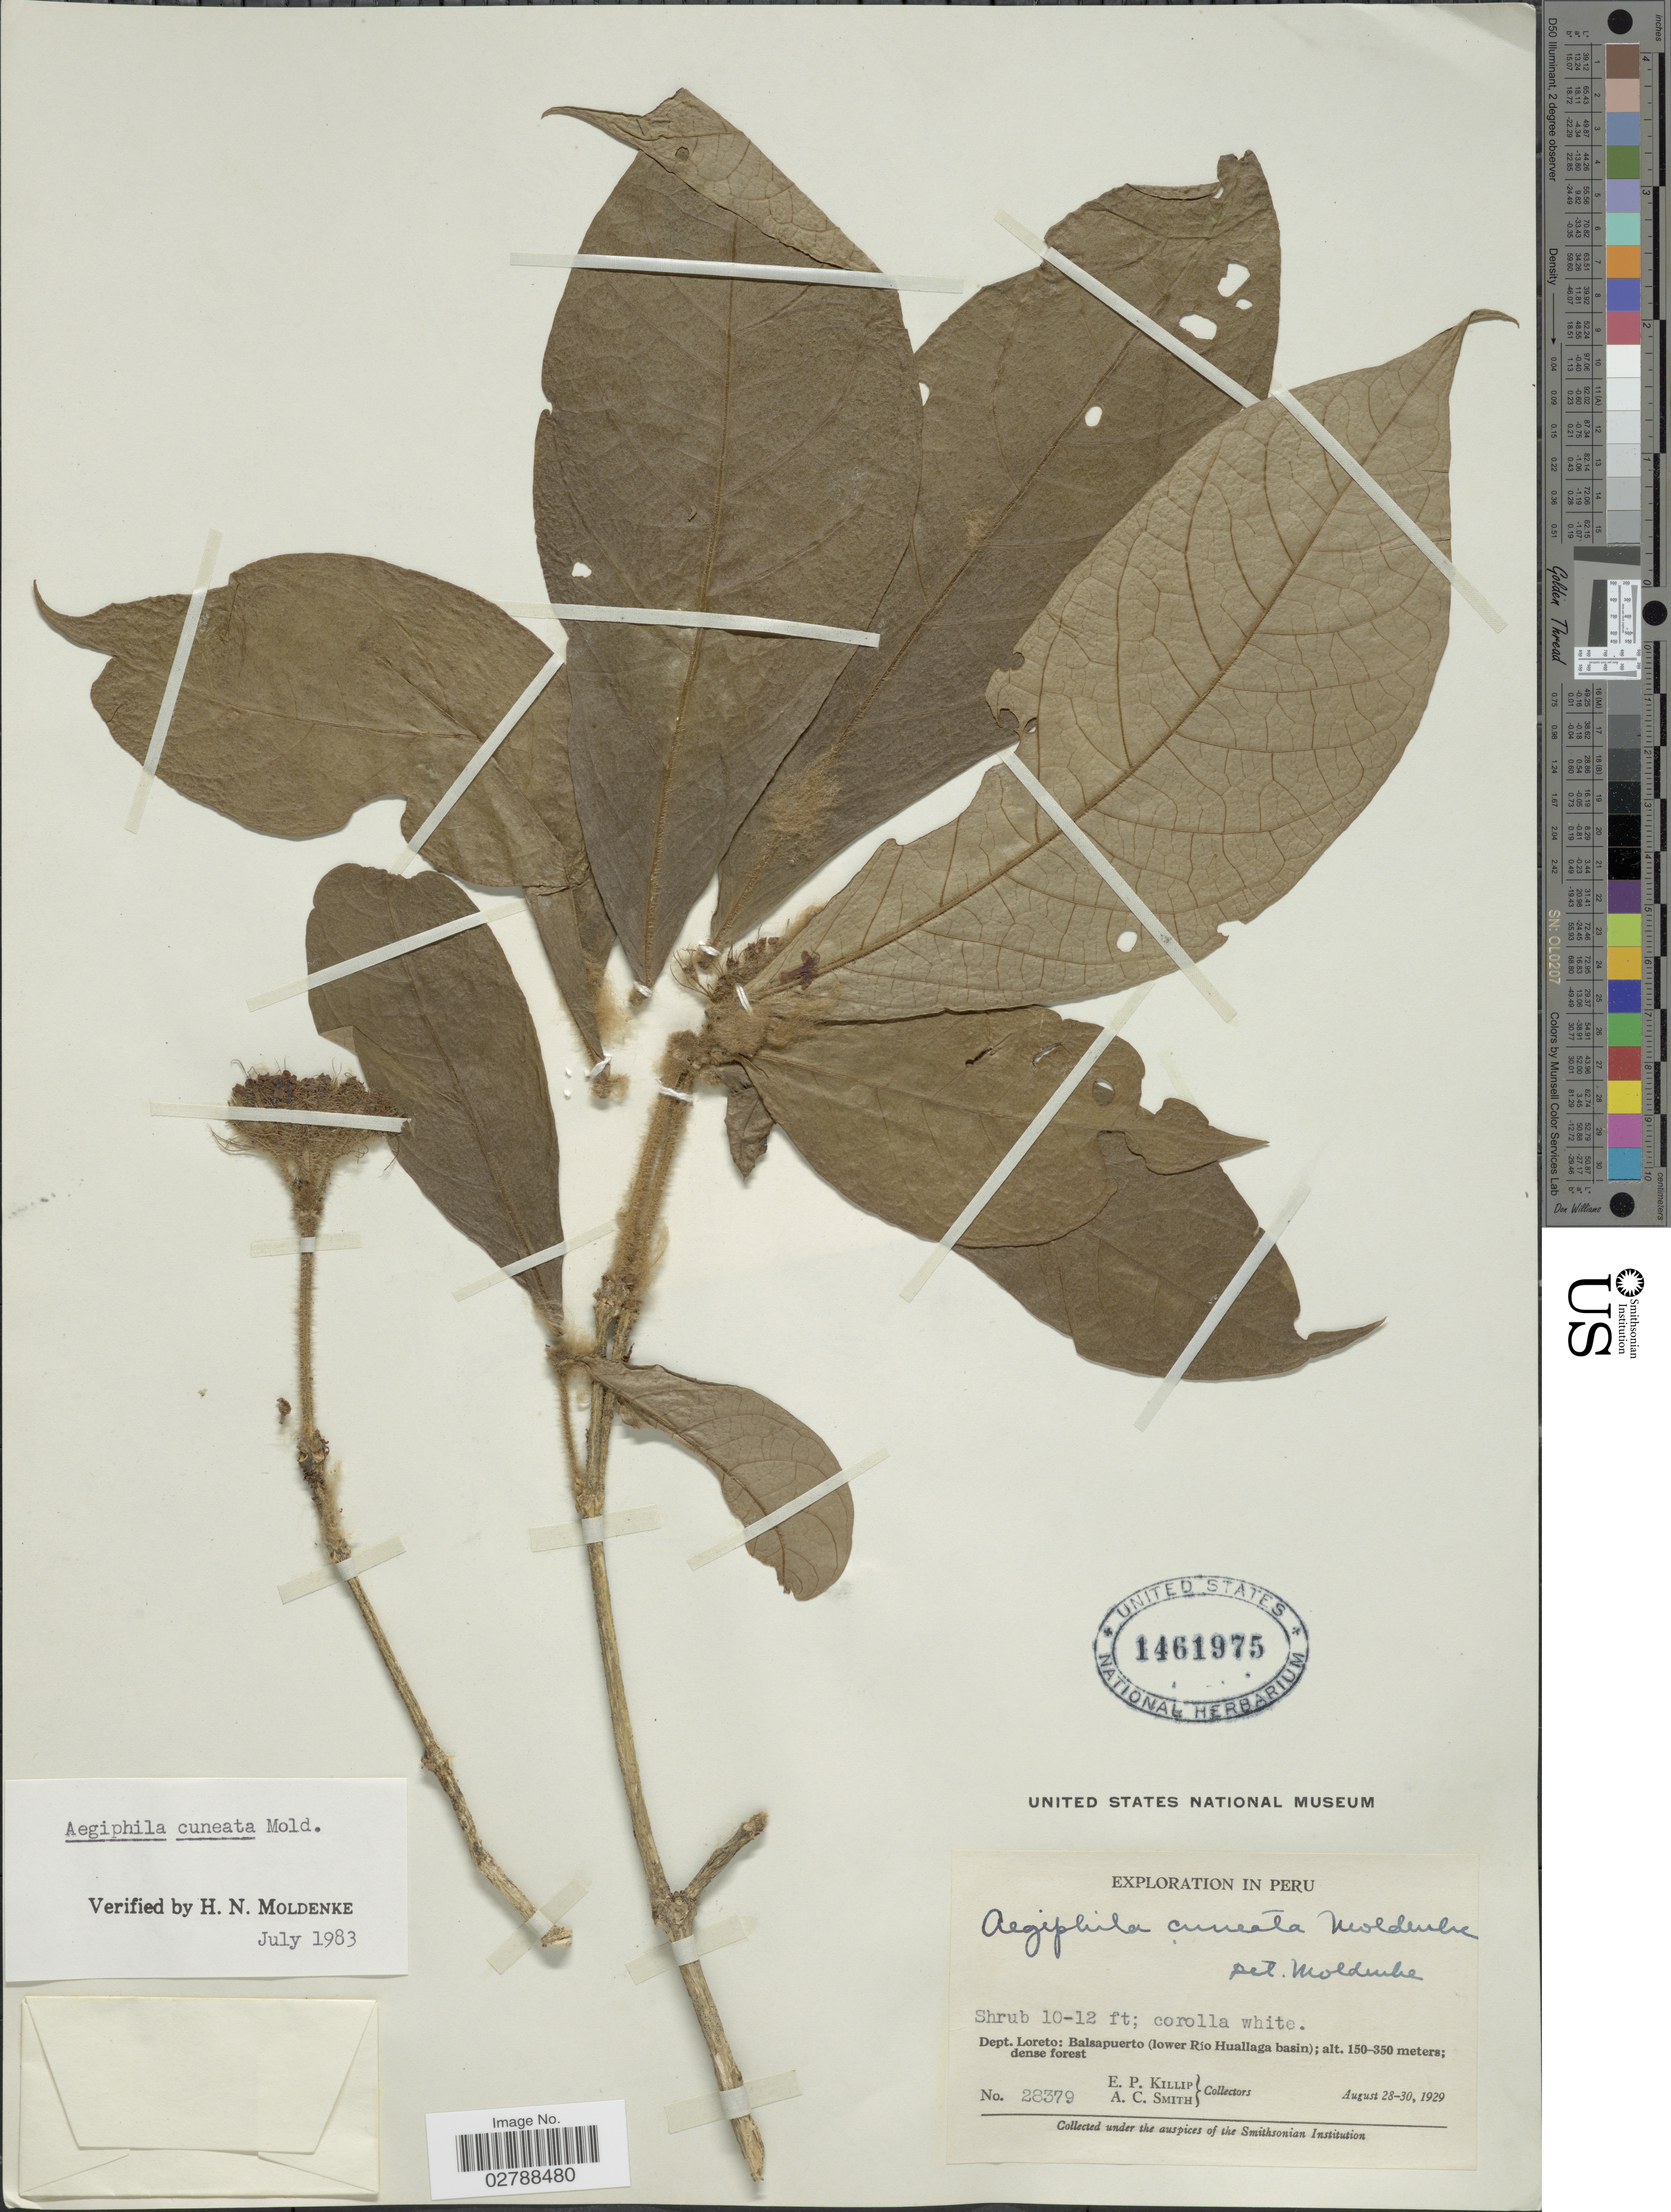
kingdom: Plantae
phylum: Tracheophyta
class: Magnoliopsida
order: Lamiales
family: Lamiaceae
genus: Aegiphila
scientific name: Aegiphila cuneata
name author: Moldenke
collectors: E. P. Killip & A. C. Smith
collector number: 28379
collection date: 1929-08-28/1929-08-30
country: Peru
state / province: Loreto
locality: Balsapuerto (lower Rio Huallaga basin).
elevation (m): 150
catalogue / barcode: US 1461975